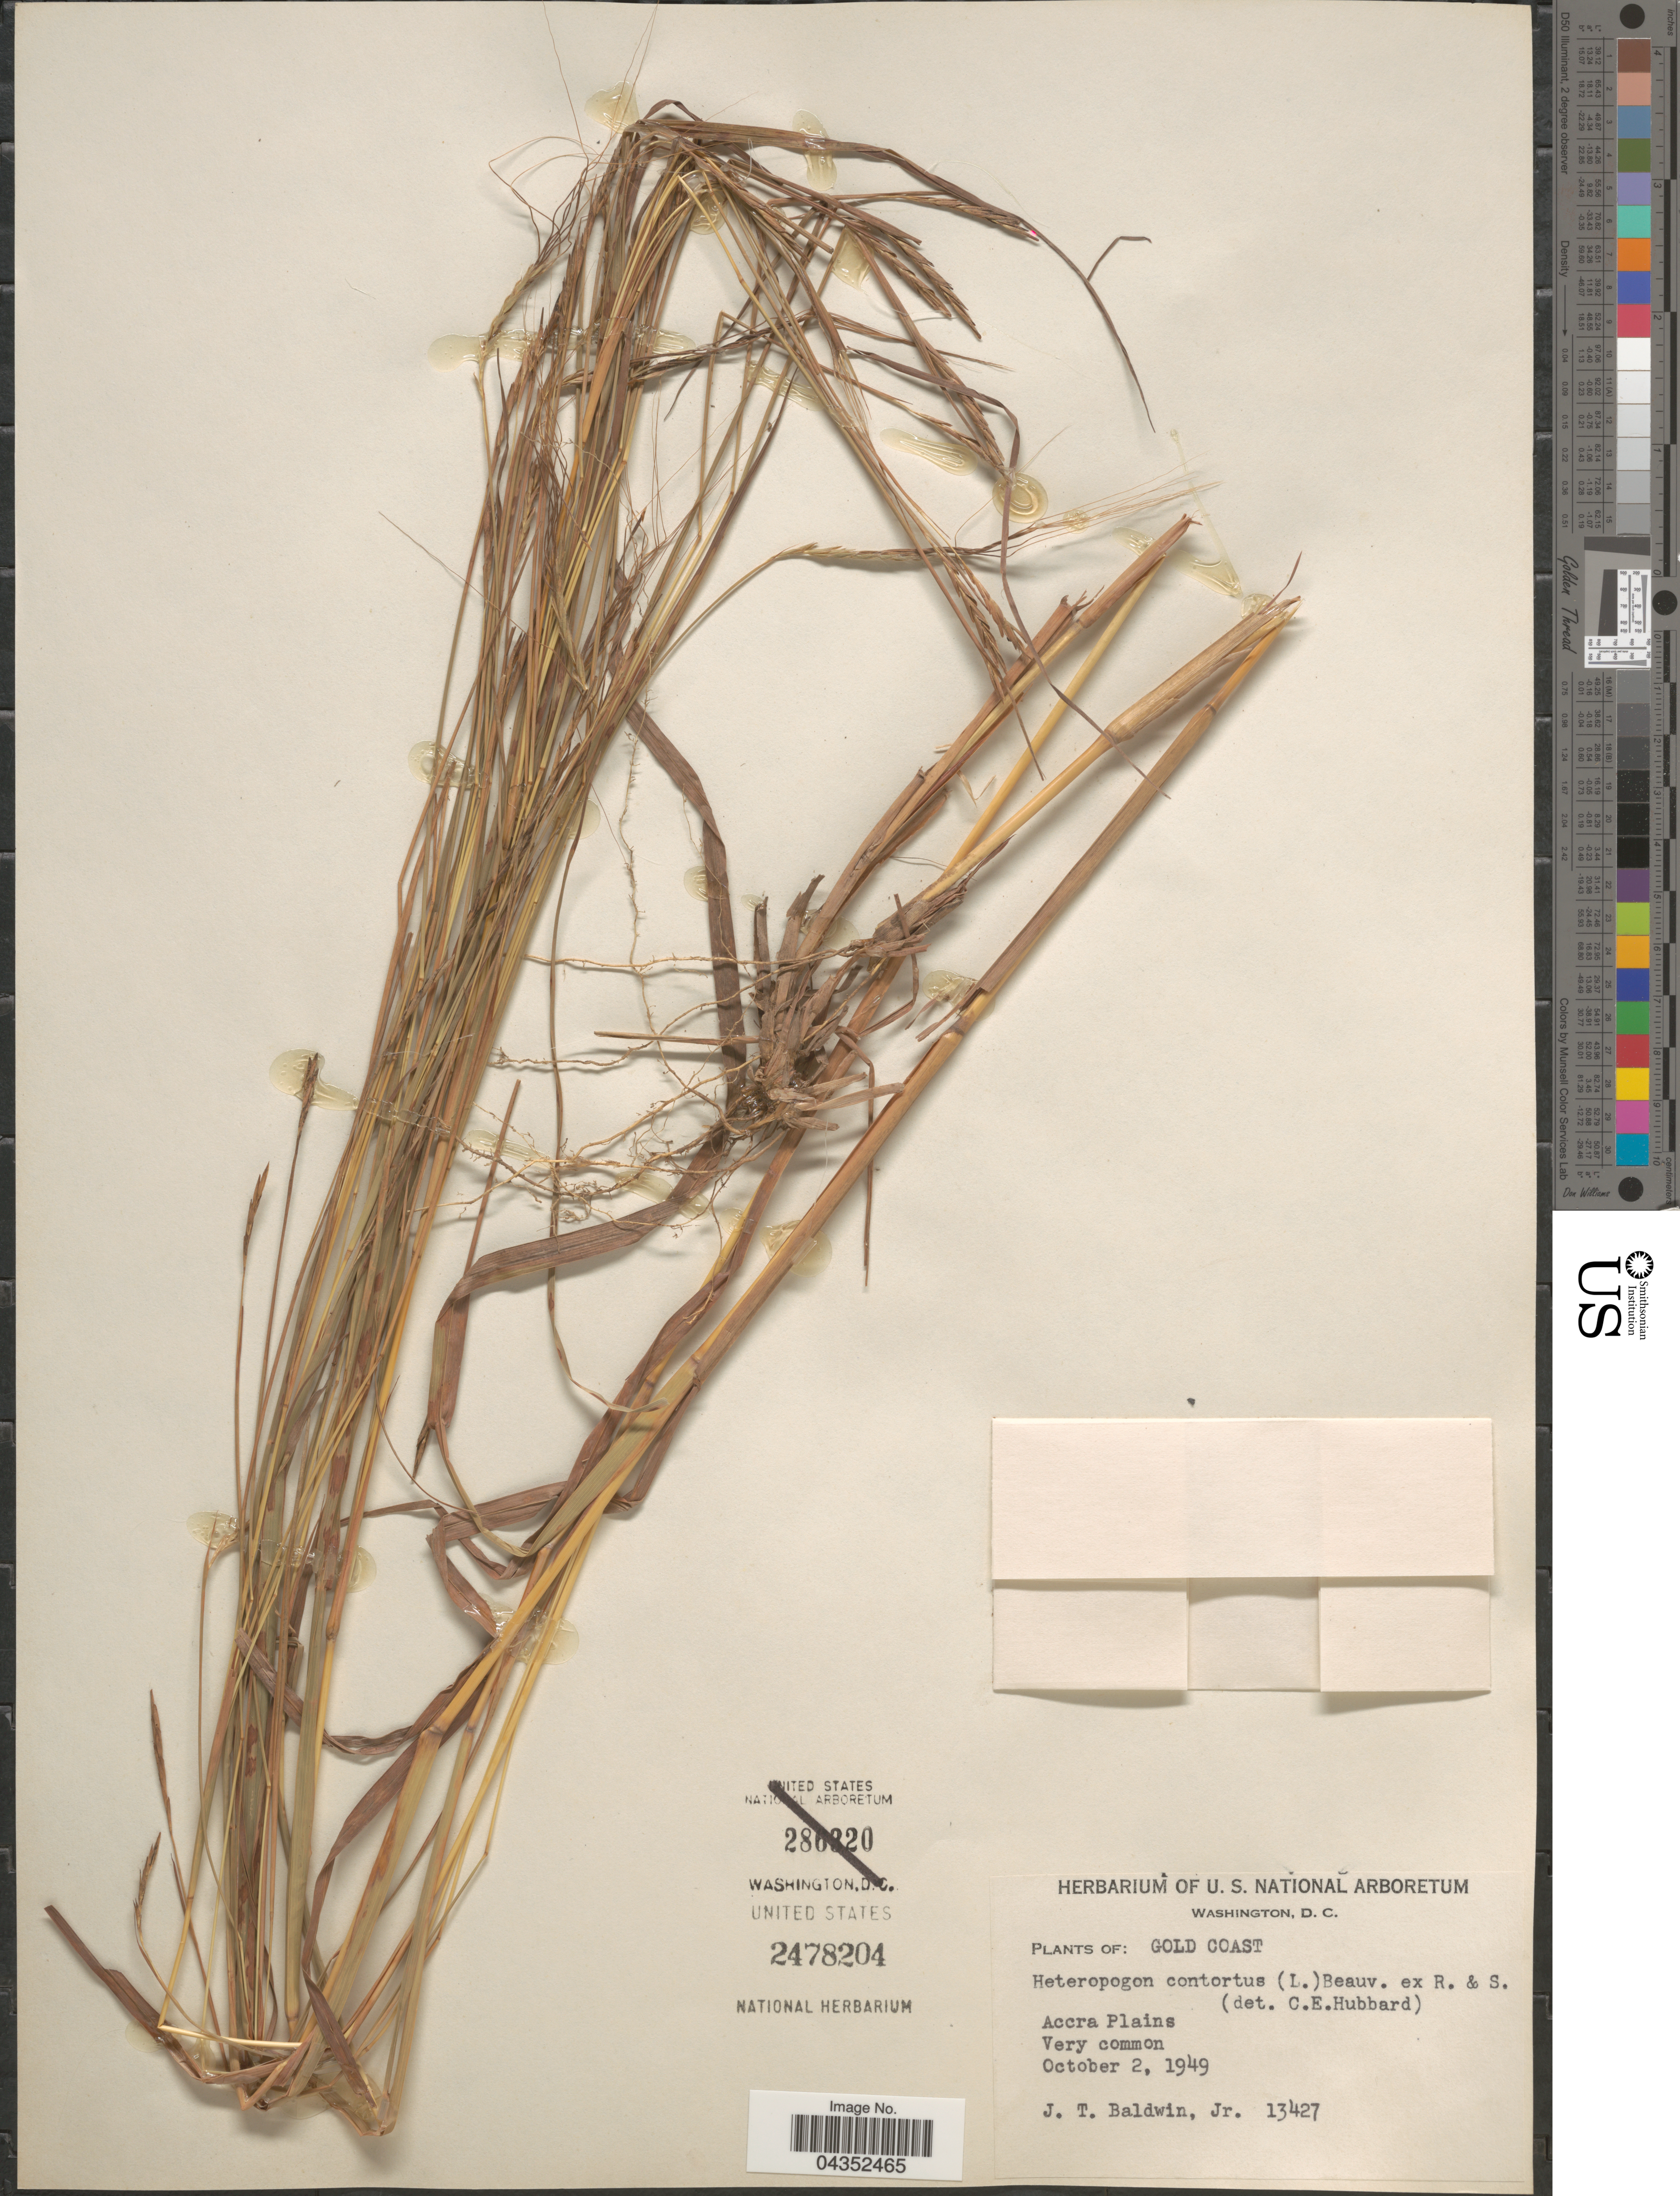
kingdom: Plantae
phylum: Tracheophyta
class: Liliopsida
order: Poales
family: Poaceae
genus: Heteropogon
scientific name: Heteropogon contortus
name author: (L.) P. Beauv. ex Roem. & Schult.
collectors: J. T. Baldwin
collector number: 13427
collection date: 1949-10-02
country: Ghana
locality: Gold Coast. Accra Plains.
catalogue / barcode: US 2478204